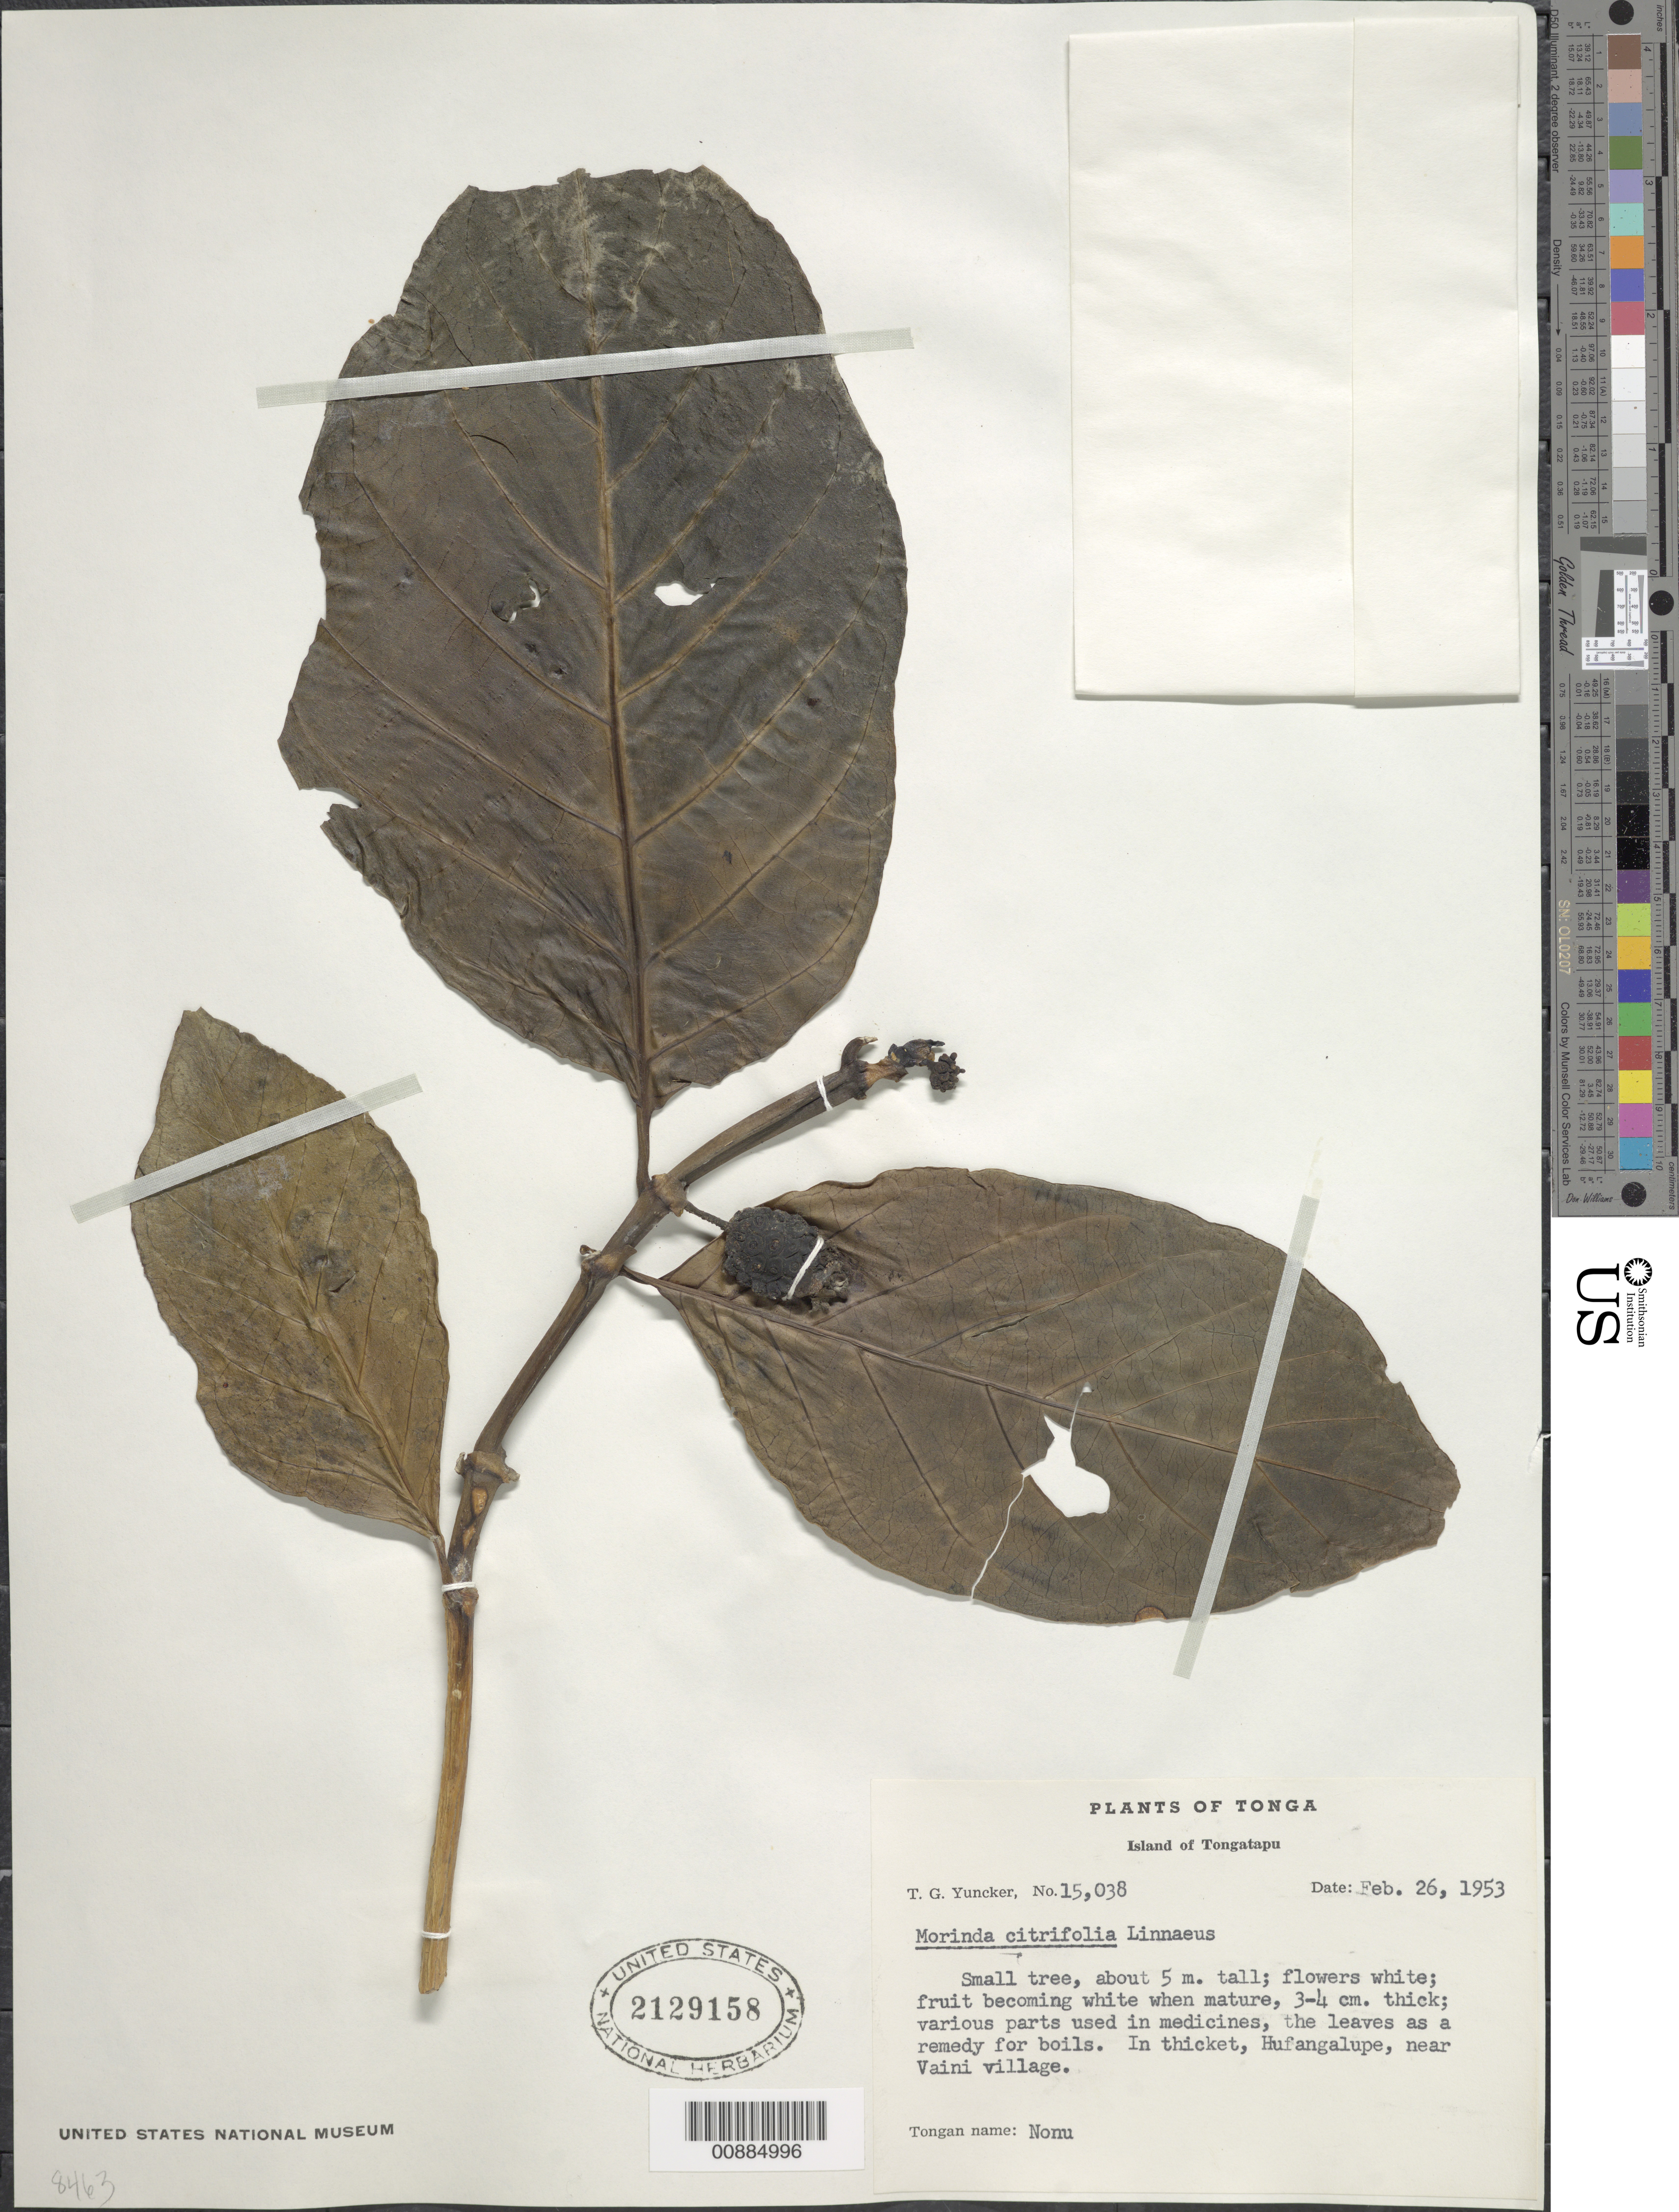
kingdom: Plantae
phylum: Tracheophyta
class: Magnoliopsida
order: Gentianales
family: Rubiaceae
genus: Morinda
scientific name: Morinda citrifolia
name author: L.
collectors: T. G. Yuncker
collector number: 15038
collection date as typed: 26 Feb 1953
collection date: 1953-02-26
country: Tonga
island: Tongatapu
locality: Near Vaini Village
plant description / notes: Copied to EBDCS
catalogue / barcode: US 2129158